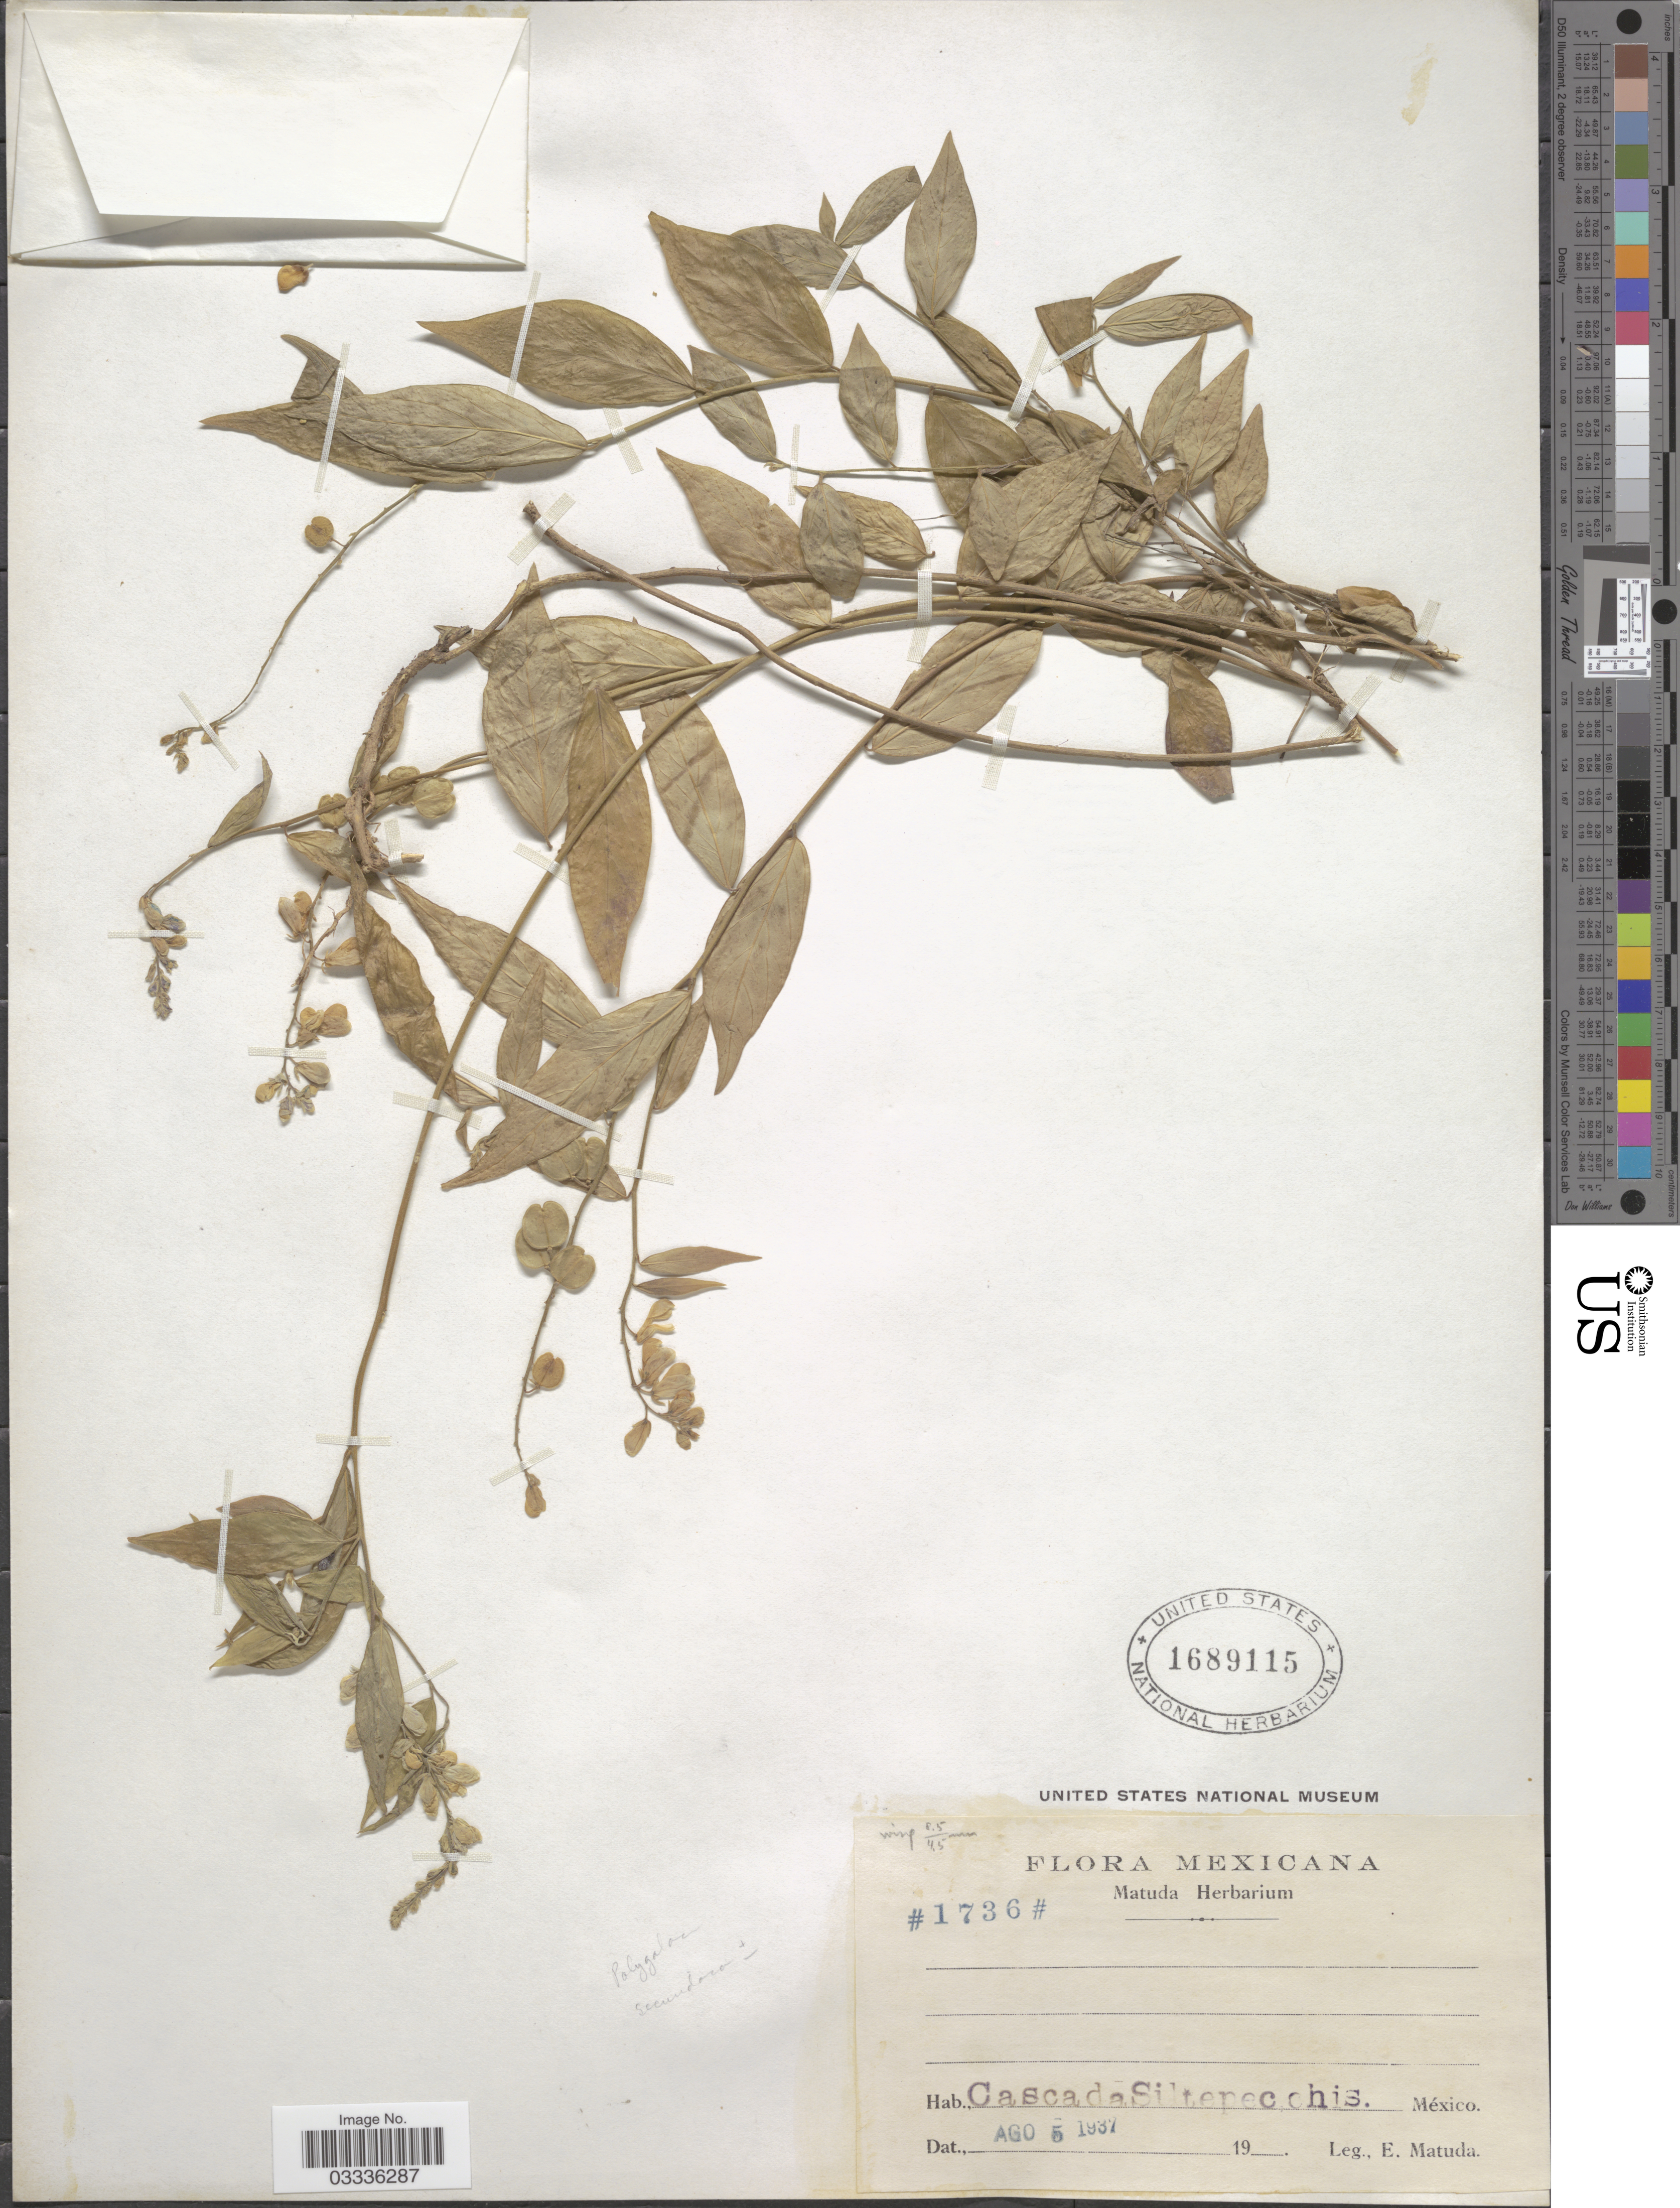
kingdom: Plantae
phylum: Tracheophyta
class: Magnoliopsida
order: Fabales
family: Polygalaceae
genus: Securidaca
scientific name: Securidaca sp.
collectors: E. Matuda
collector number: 1736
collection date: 1937-08-05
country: Mexico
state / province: Chiapas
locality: Cascada Siltepec.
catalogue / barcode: US 1689115